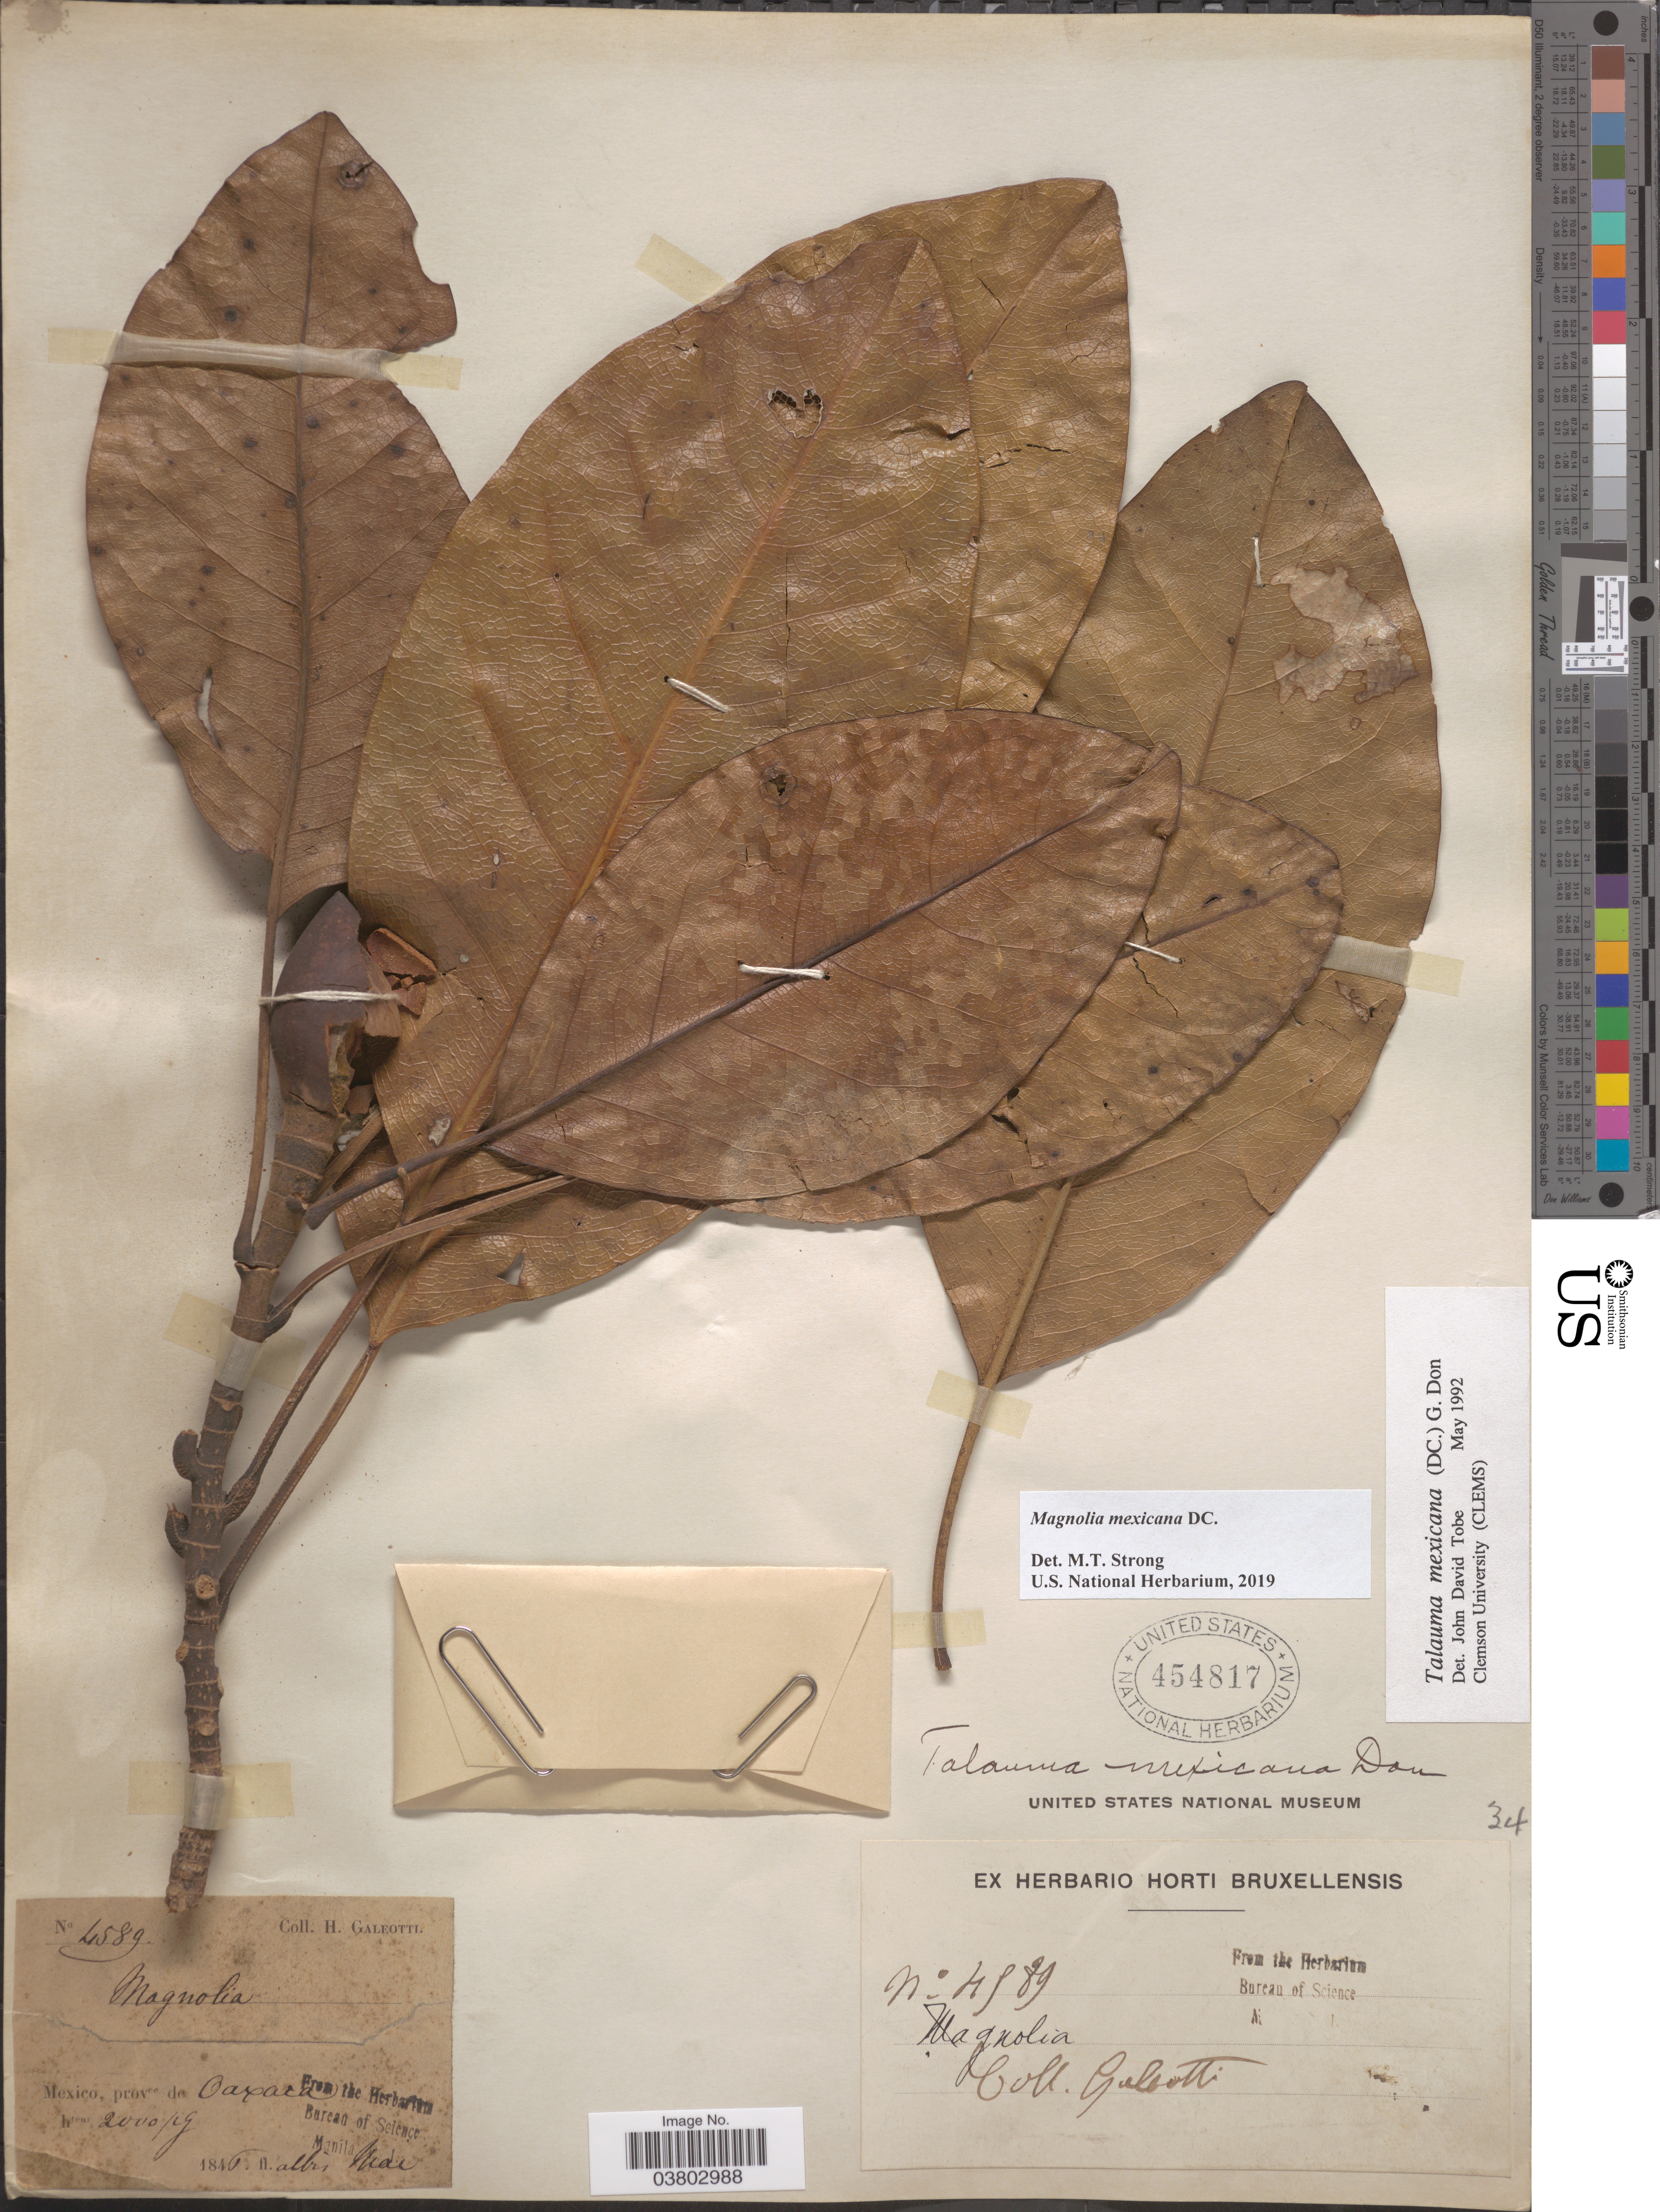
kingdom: Plantae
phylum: Tracheophyta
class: Magnoliopsida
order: Magnoliales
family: Magnoliaceae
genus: Magnolia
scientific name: Magnolia mexicana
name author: DC.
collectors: H. G. Galeotti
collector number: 4589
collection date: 1846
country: Mexico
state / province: Oaxaca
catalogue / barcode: US 454817